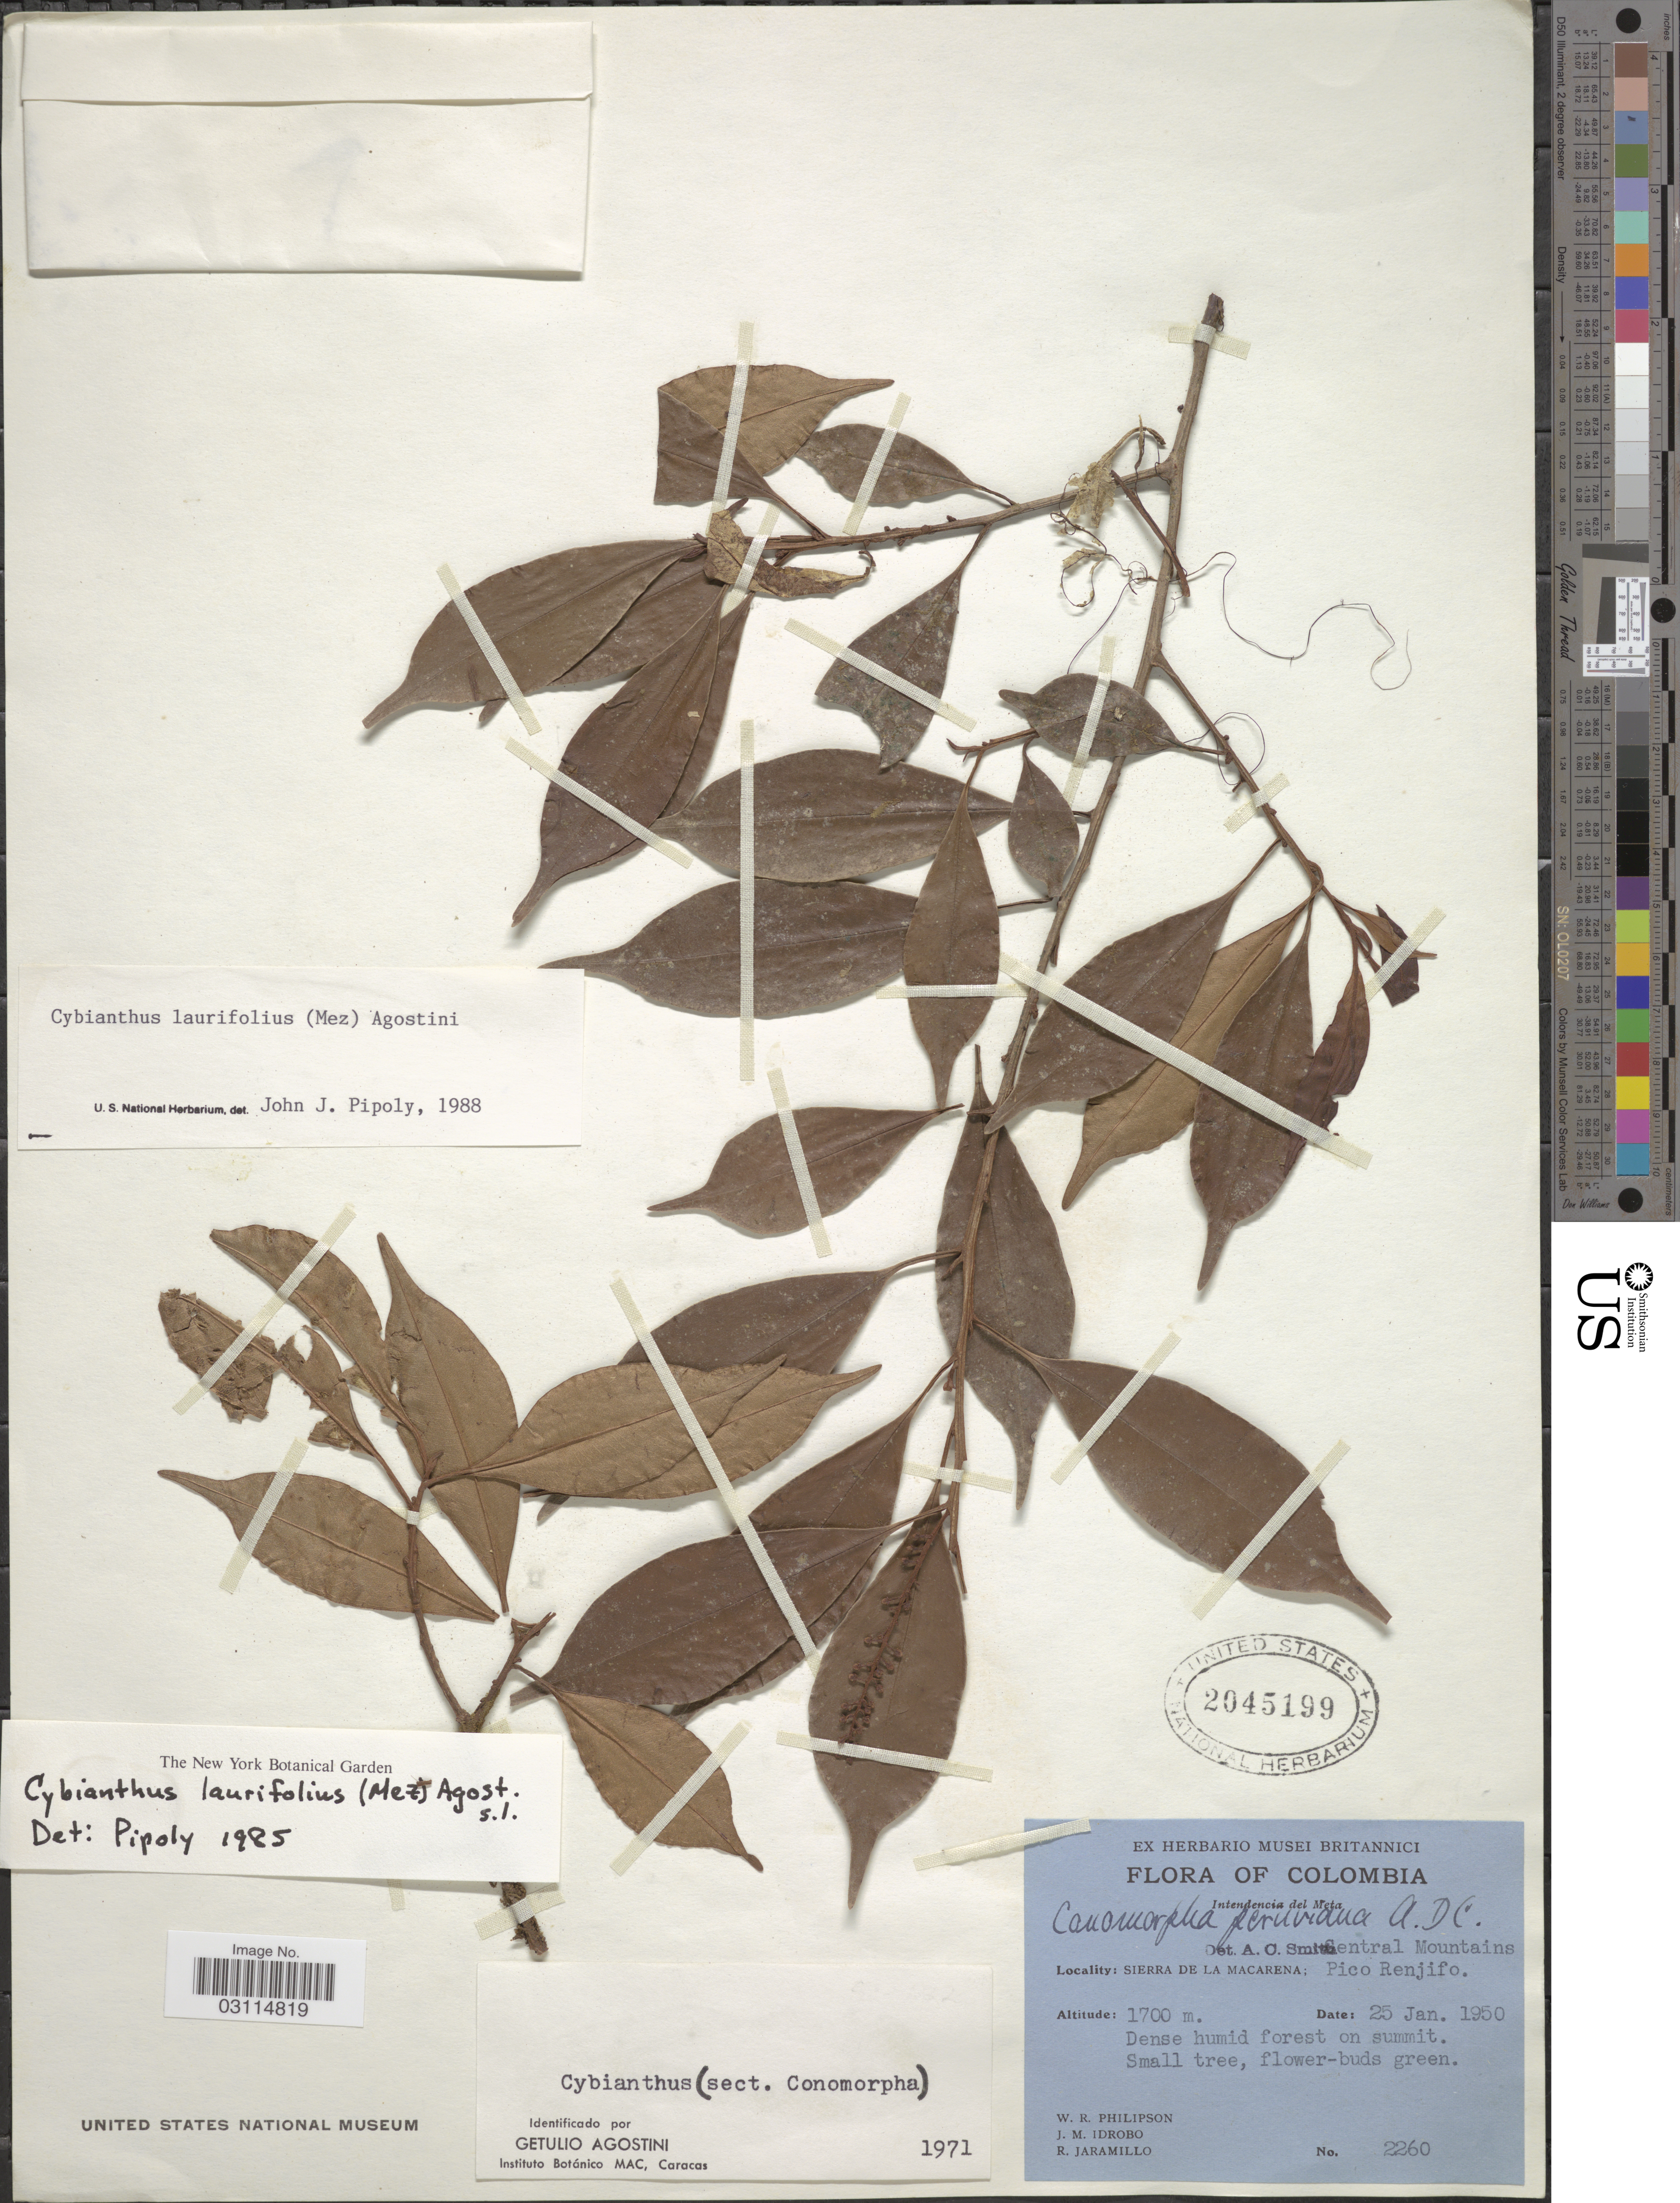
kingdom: Plantae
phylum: Tracheophyta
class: Magnoliopsida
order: Ericales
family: Primulaceae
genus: Cybianthus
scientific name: Cybianthus laurifolius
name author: (Mez) G. Agostini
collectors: W. R. Philipson, J. M. Idrobo & R. Jaramillo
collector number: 2260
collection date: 1950-01-25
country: Colombia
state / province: Meta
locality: Intendencia del Meta. Central Mountains. Sierra de la Macarena; Pico Renjifo.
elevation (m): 1700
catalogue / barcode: US 2045199